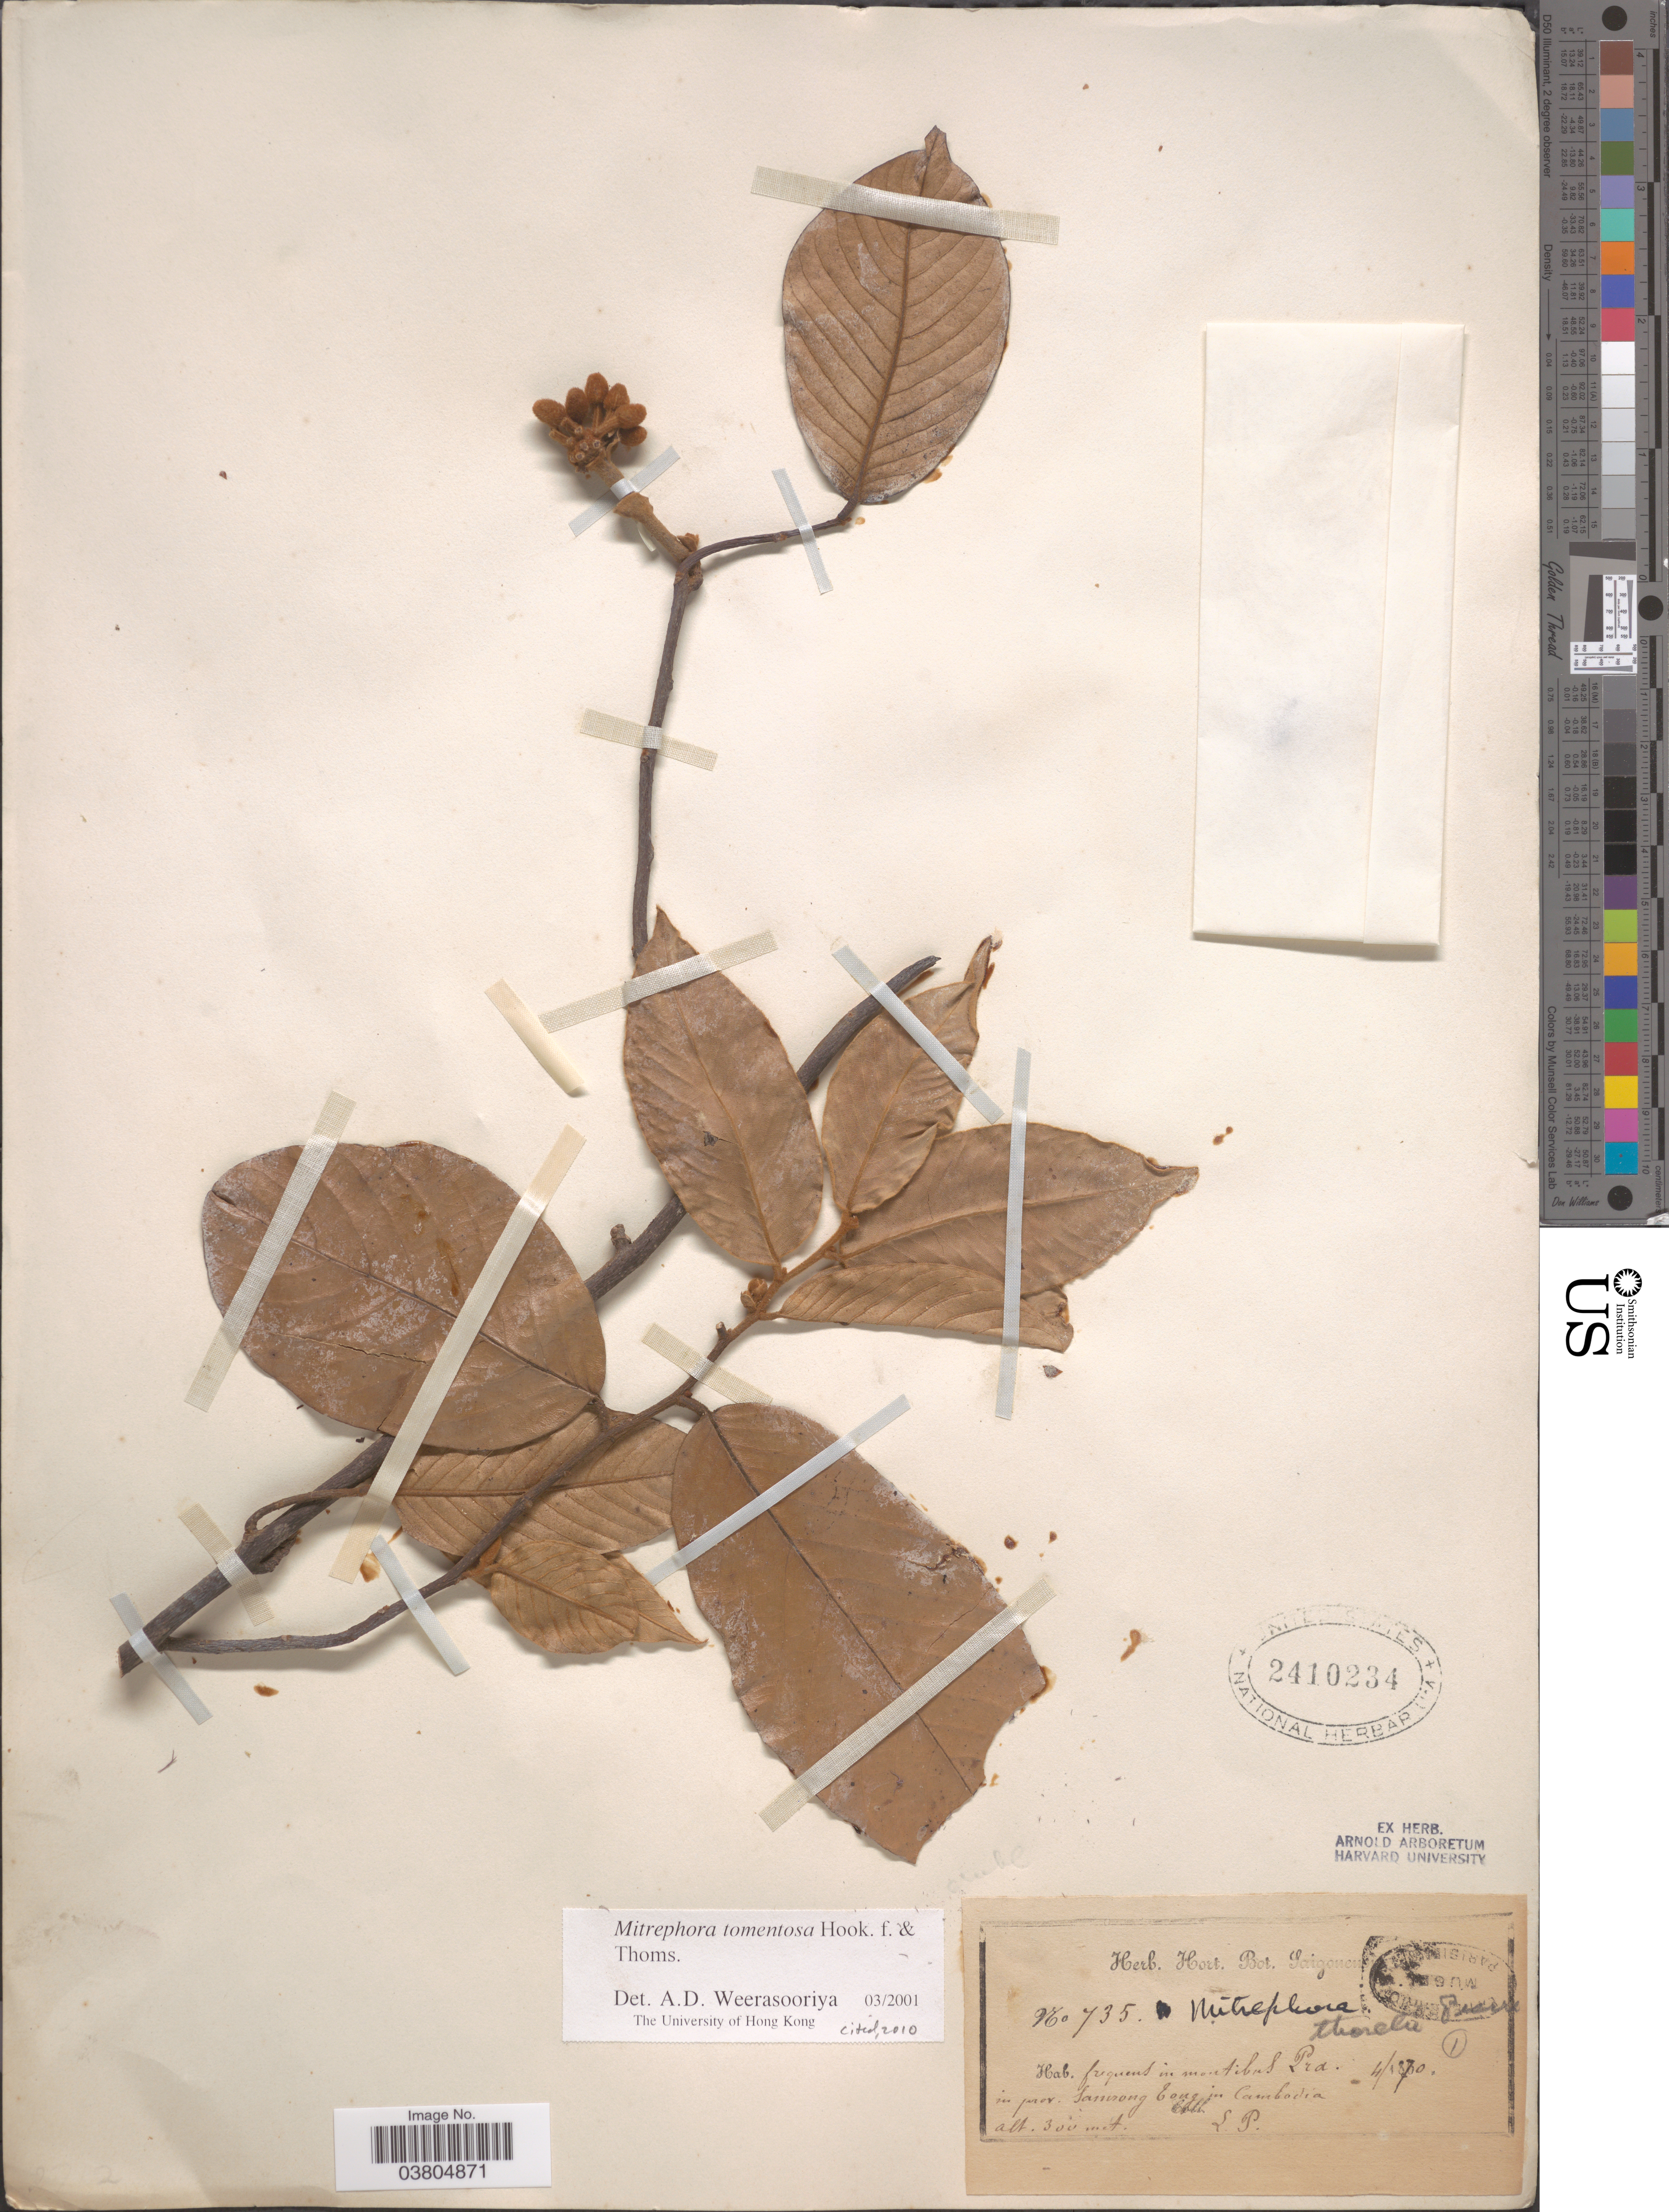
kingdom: Plantae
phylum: Tracheophyta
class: Magnoliopsida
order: Magnoliales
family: Annonaceae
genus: Mitrephora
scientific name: Mitrephora tomentosa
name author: Hook. f. & Thoms.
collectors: L. P.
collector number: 735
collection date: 1870-04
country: Cambodia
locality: In prov. Samrong Tong in Cambodia.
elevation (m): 300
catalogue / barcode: US 2410234